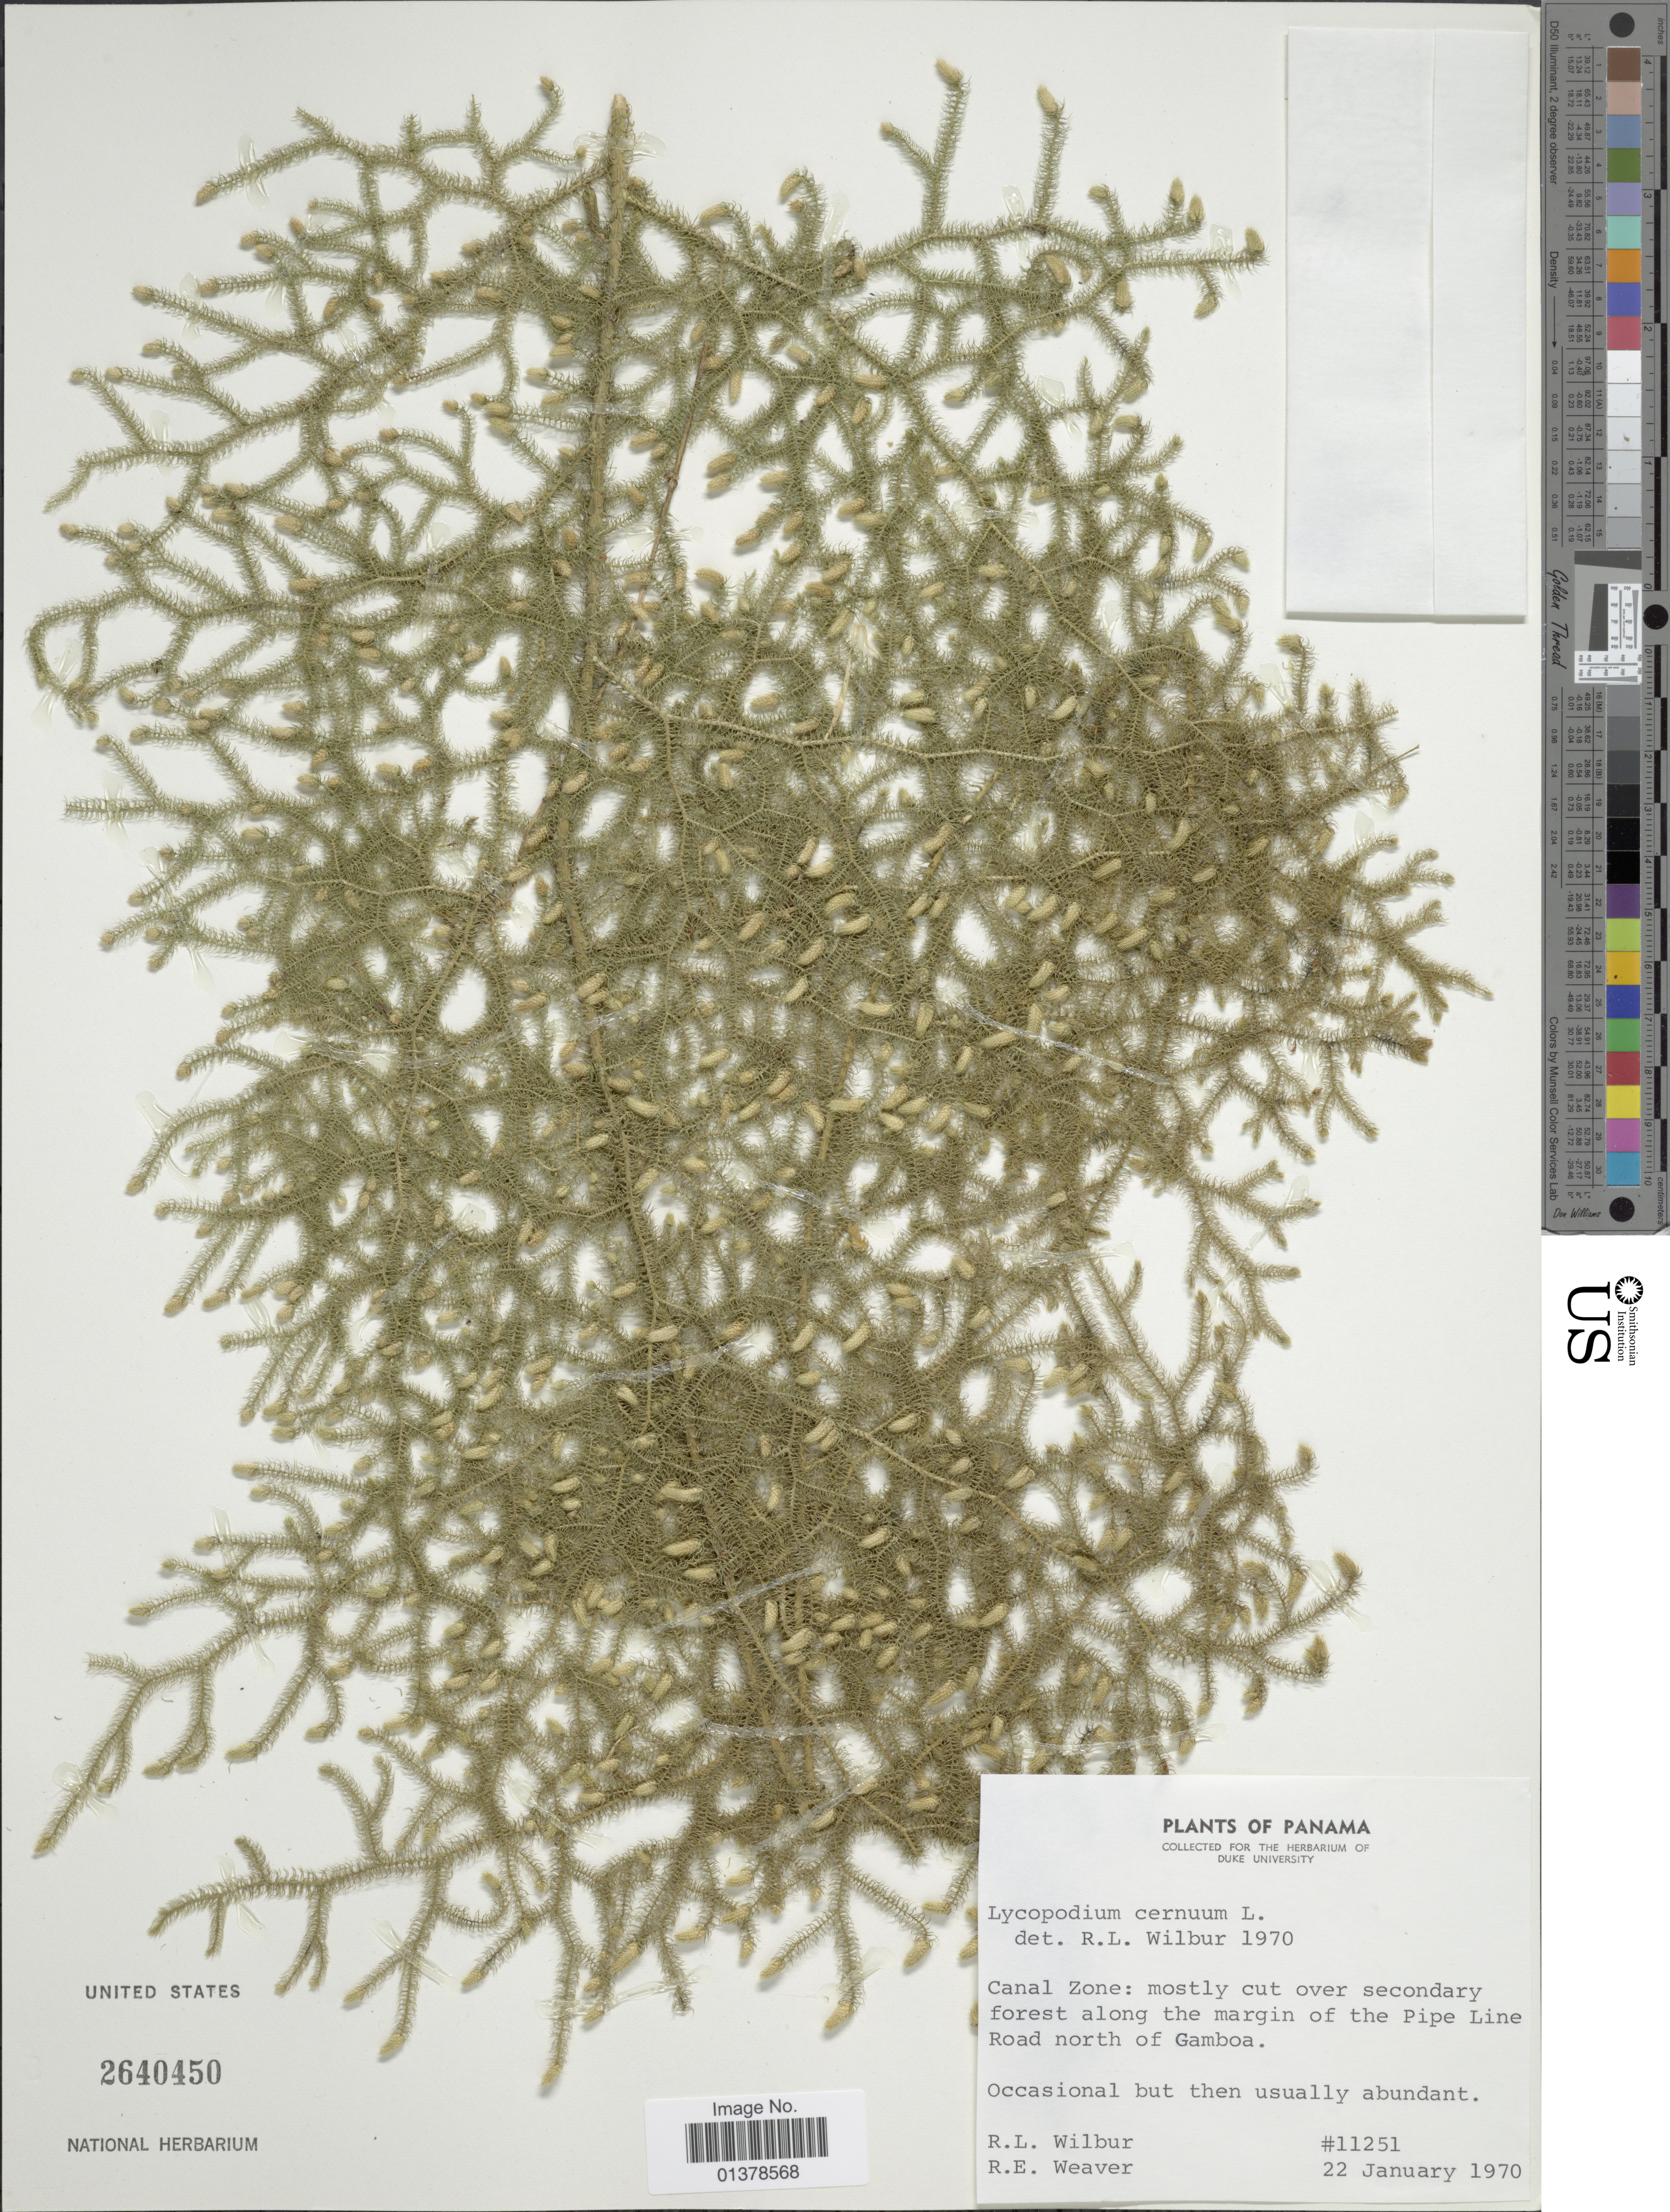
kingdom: Plantae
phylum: Tracheophyta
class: Lycopodiopsida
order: Lycopodiales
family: Lycopodiaceae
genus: Palhinhaea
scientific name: Palhinhaea cernua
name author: (L.) Vasc. & Franco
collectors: R. L. Wilbur & R. E. Weaver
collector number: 11251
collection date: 1970-01-22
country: Panama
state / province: Colón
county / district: Canal Zone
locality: Canal Zone: mostly cut over secondary forest along the margin of the Pipe Line Road north of Gamboa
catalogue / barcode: US 2640450